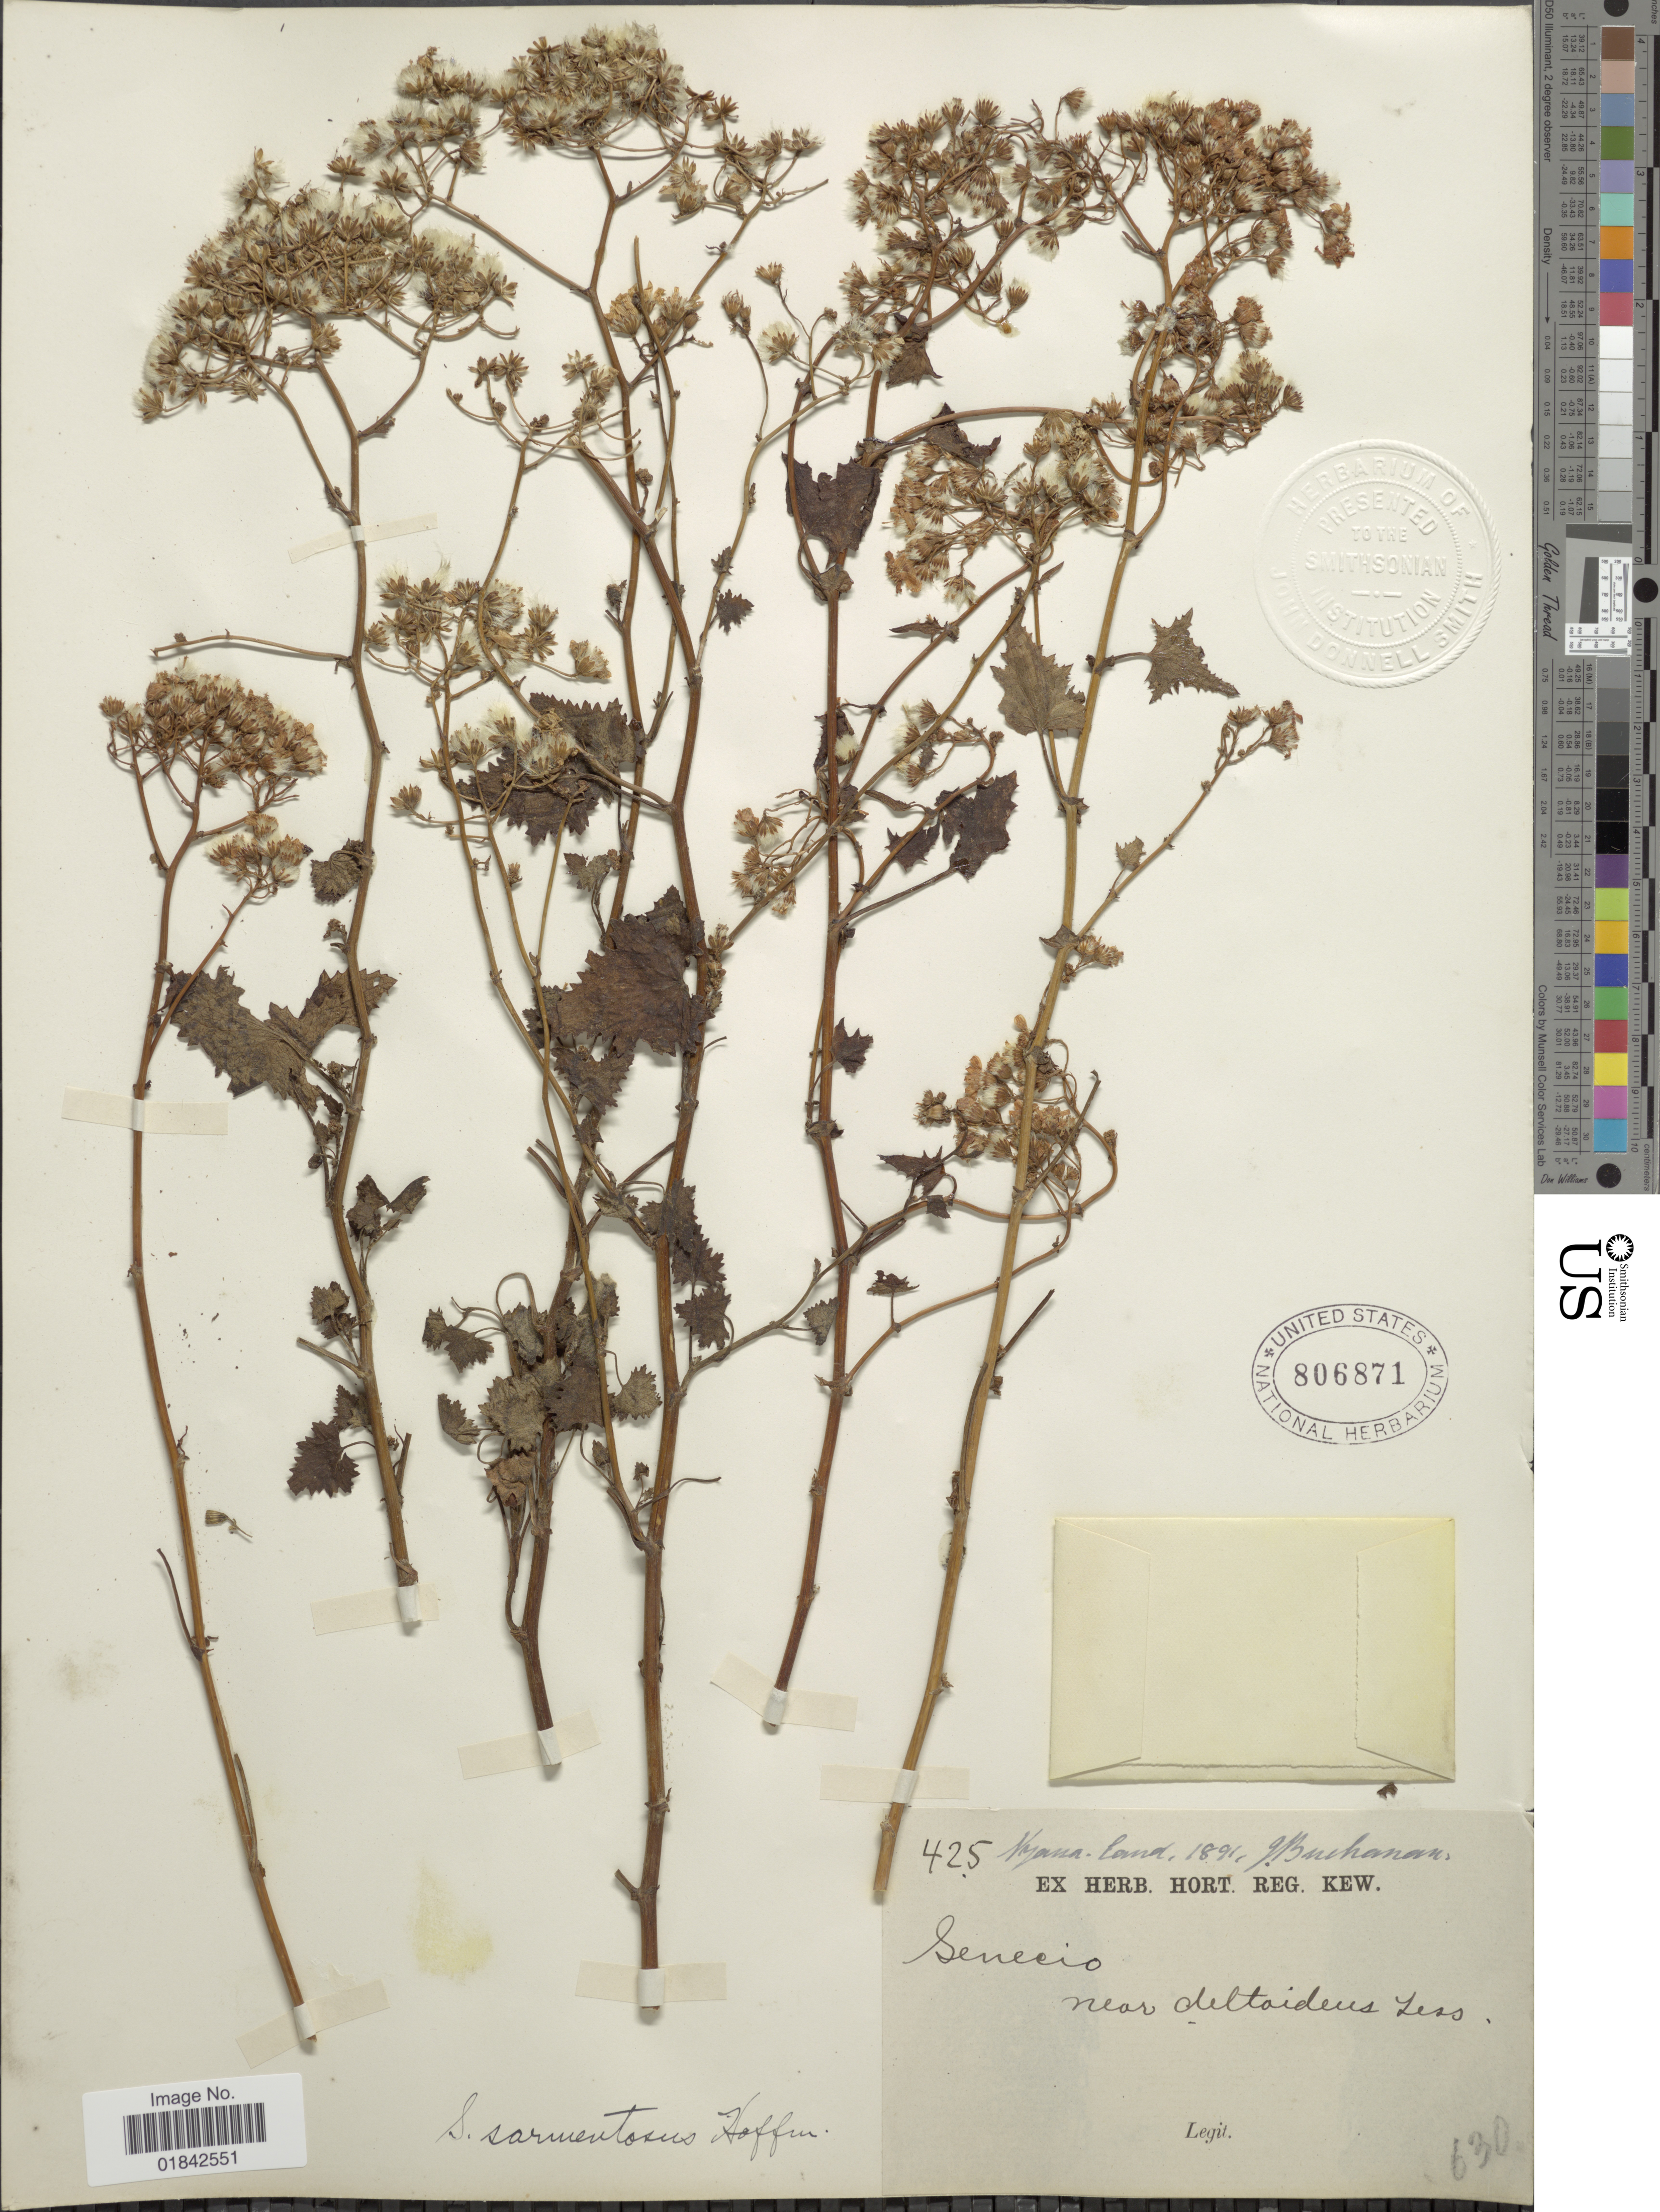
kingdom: Plantae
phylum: Tracheophyta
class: Magnoliopsida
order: Asterales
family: Asteraceae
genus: Senecio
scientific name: Senecio sarmentosus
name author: O. Hoffm.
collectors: ex herb. Hort. Reg. Kew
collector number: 425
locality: Near deltaideus Zess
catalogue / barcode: US 806871